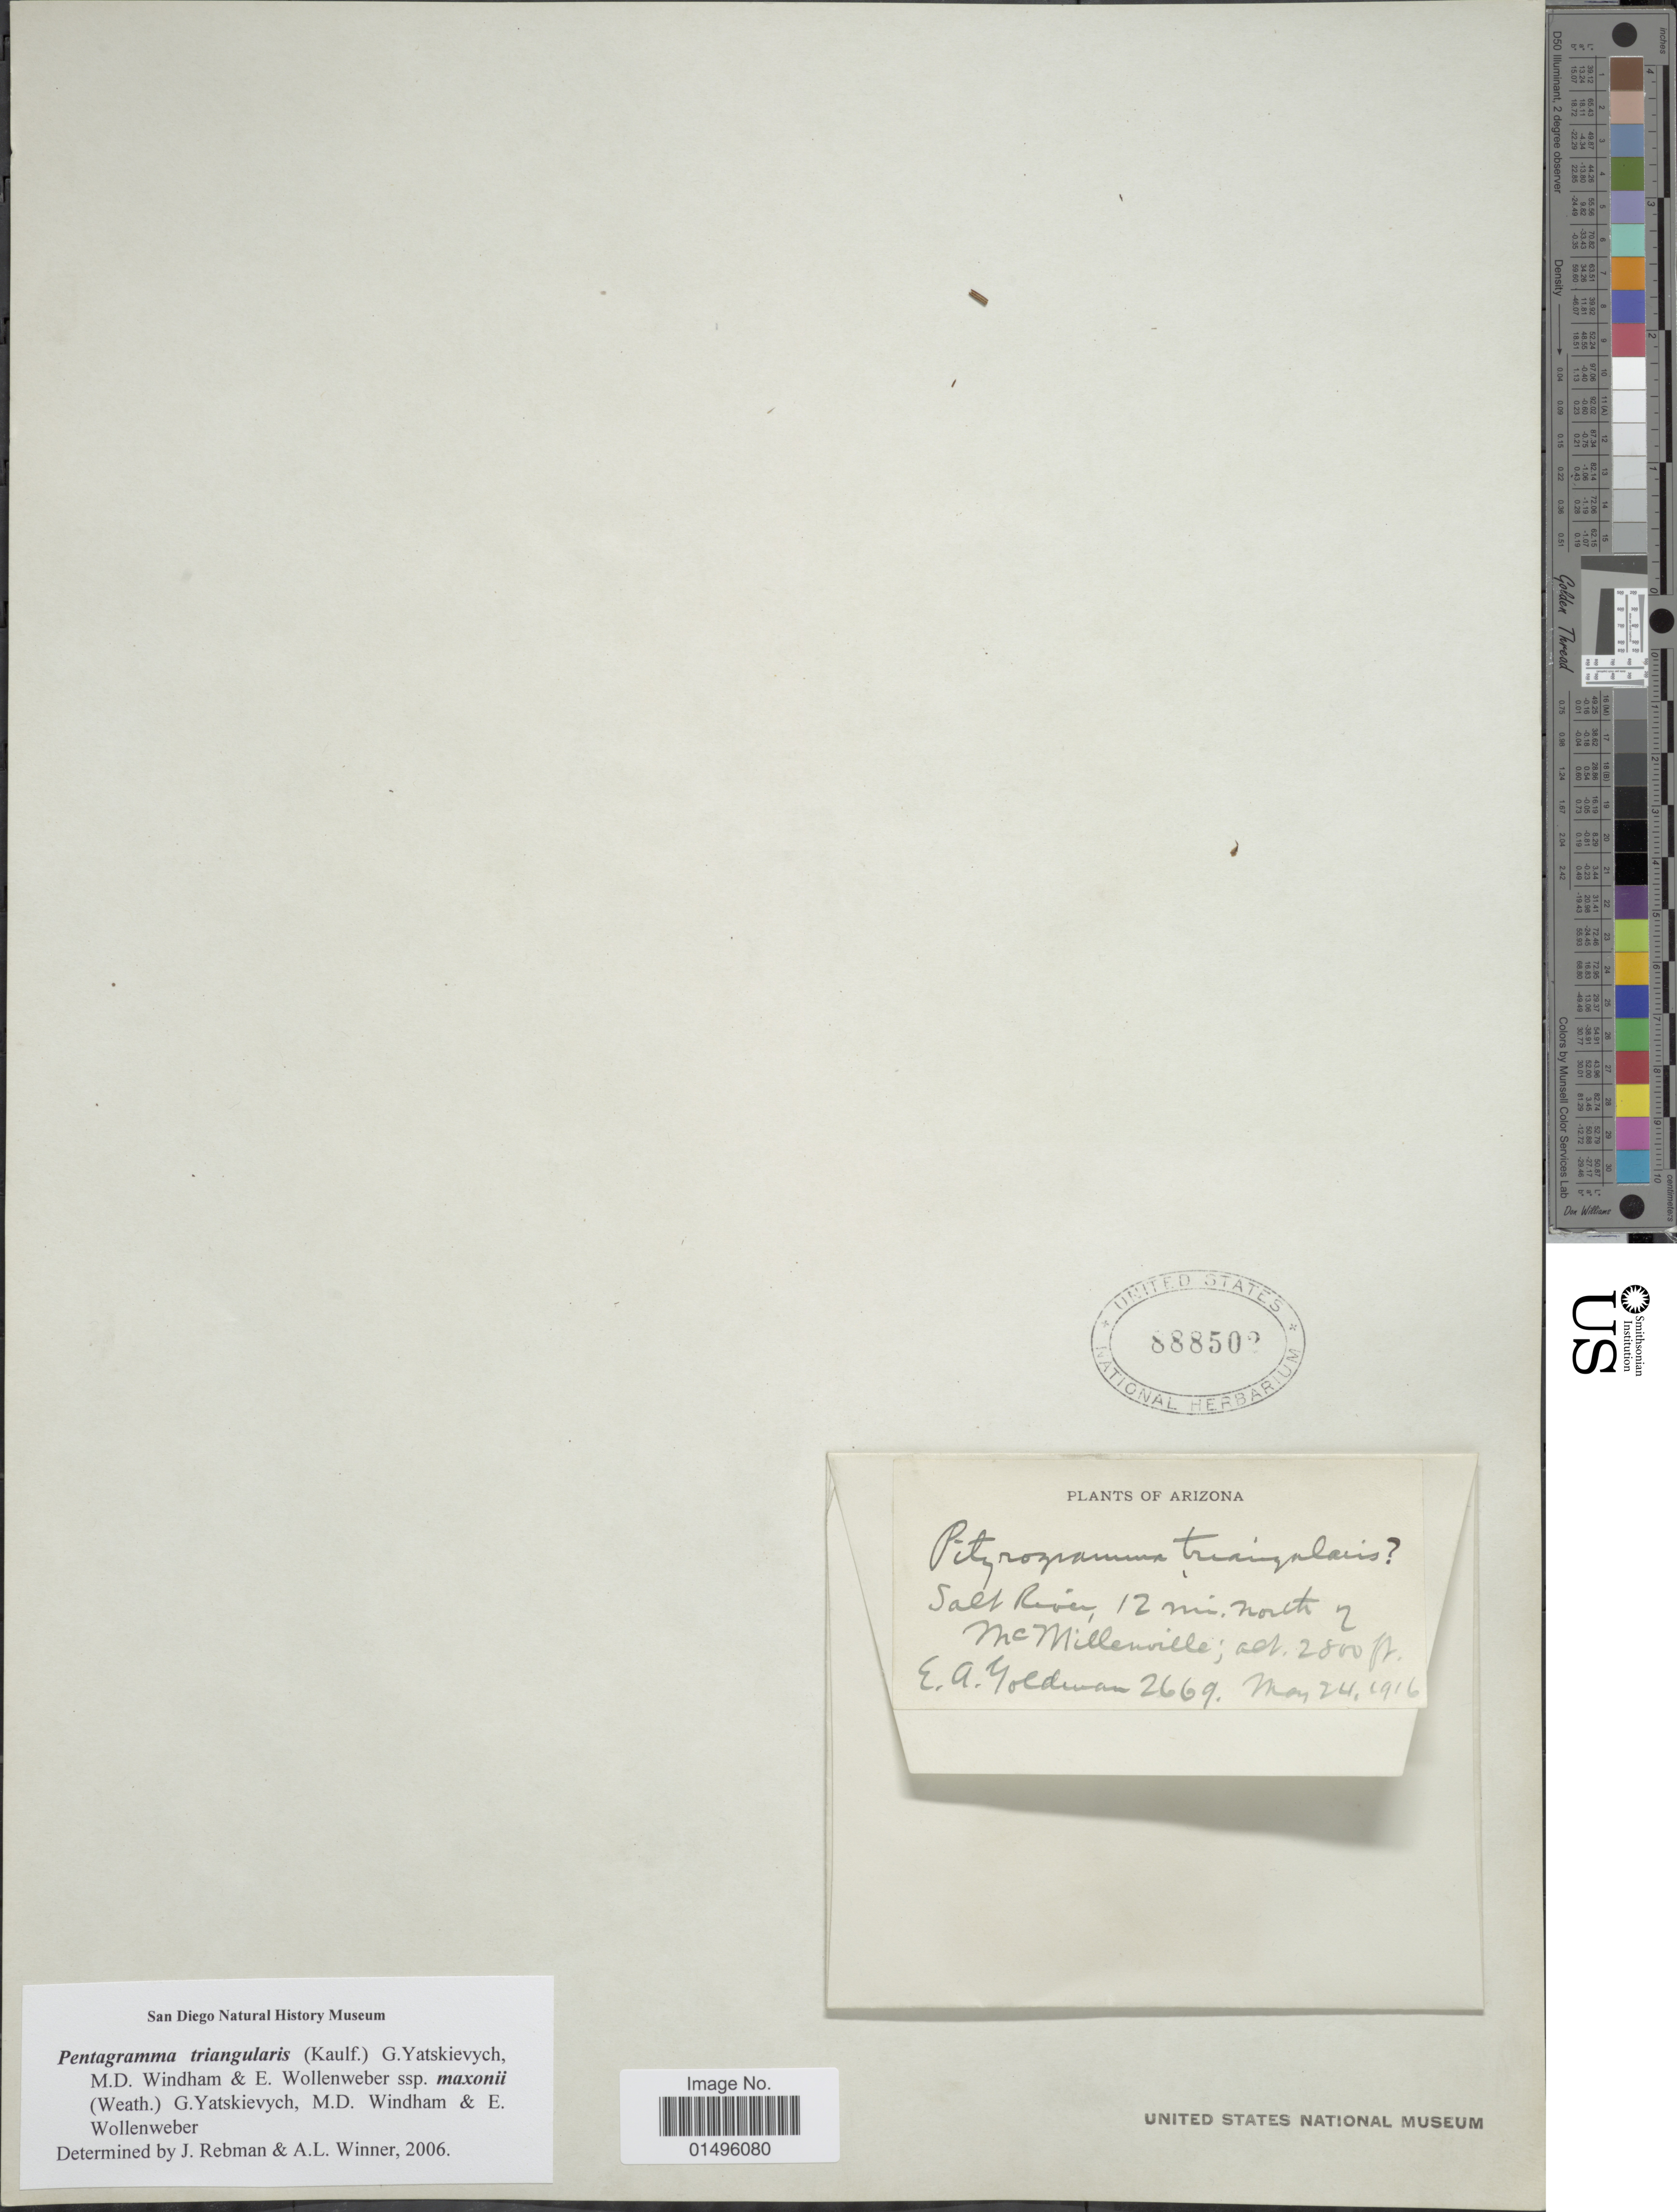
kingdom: Plantae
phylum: Tracheophyta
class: Polypodiopsida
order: Polypodiales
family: Pteridaceae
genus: Pentagramma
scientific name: Pentagramma maxonii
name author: (Weath.) Schuettp. & Windham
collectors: E. A. Goldman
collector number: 2669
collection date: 1916-05-24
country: United States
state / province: Arizona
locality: Arizona, Salt River, 12 miles north of Mc Millenville.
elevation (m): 853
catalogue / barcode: US 888502